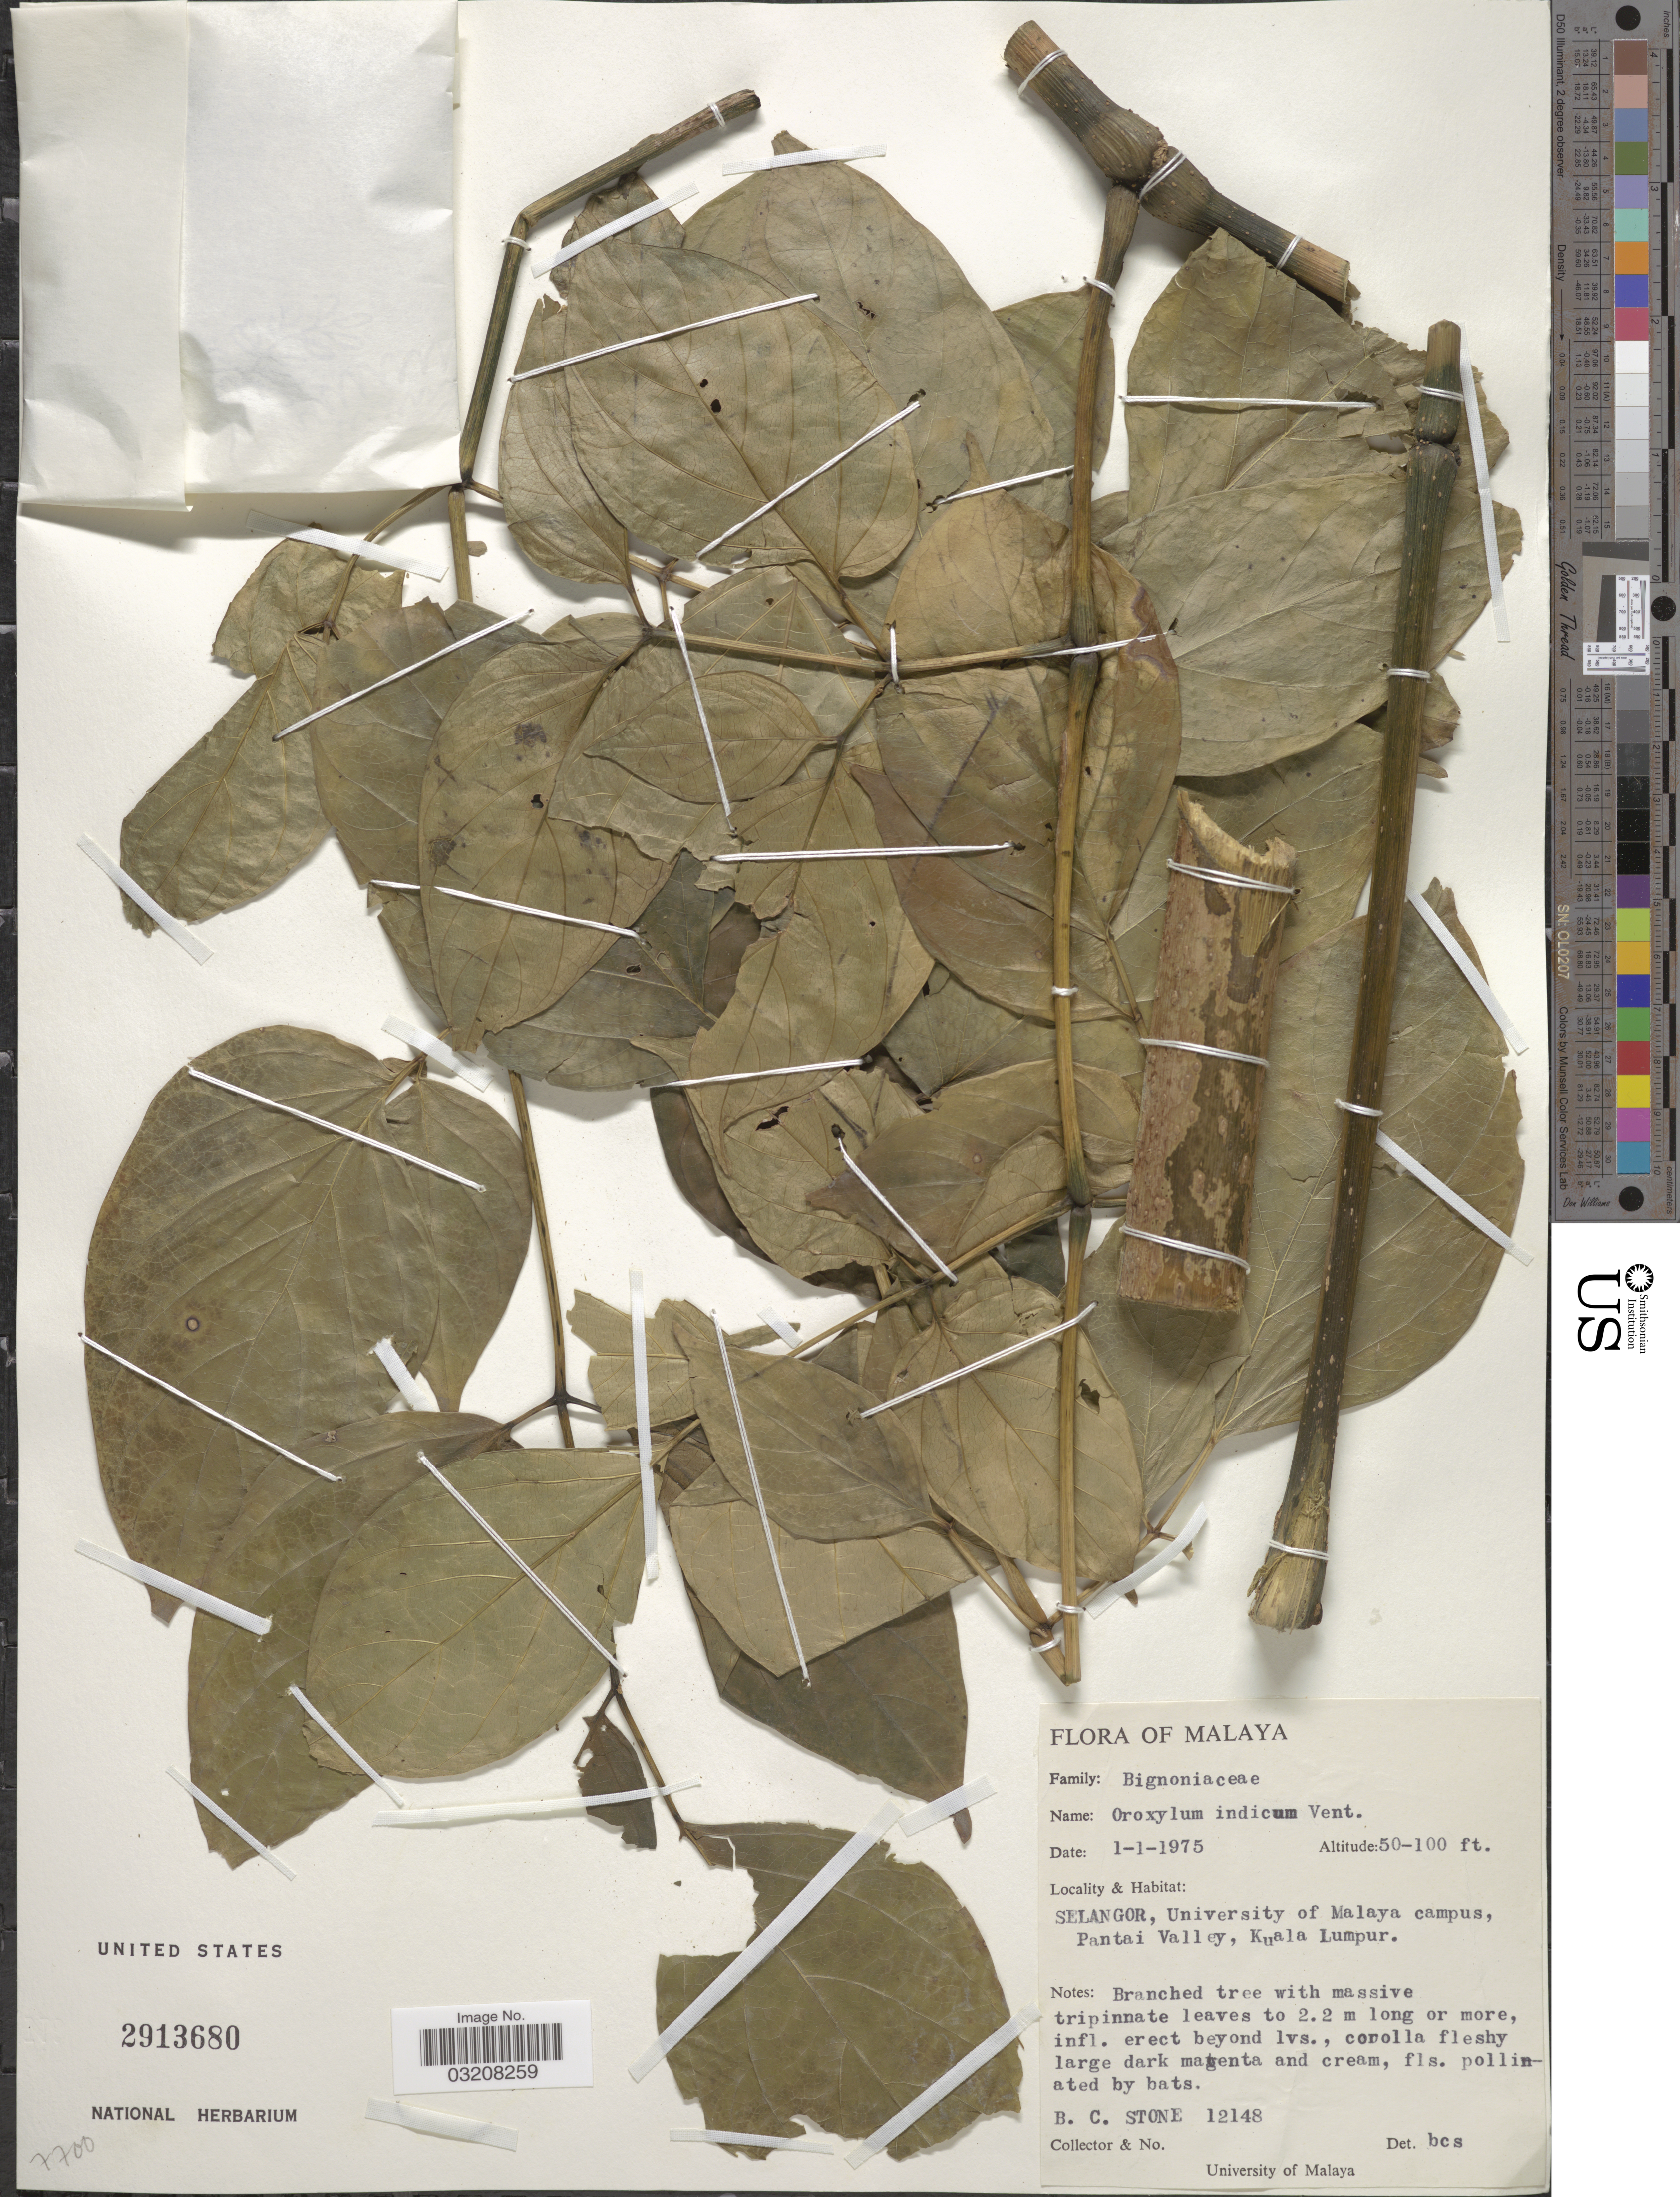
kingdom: Plantae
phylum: Tracheophyta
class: Magnoliopsida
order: Lamiales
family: Bignoniaceae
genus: Oroxylum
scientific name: Oroxylum indicum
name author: (L.) Kurz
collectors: B. C. Stone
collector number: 12148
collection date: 1975-01-01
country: Malaysia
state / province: Selangor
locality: Malaya. University of Malaya campus, Pantai Valley, Kuala Lumpur.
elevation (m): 15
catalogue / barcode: US 2913680